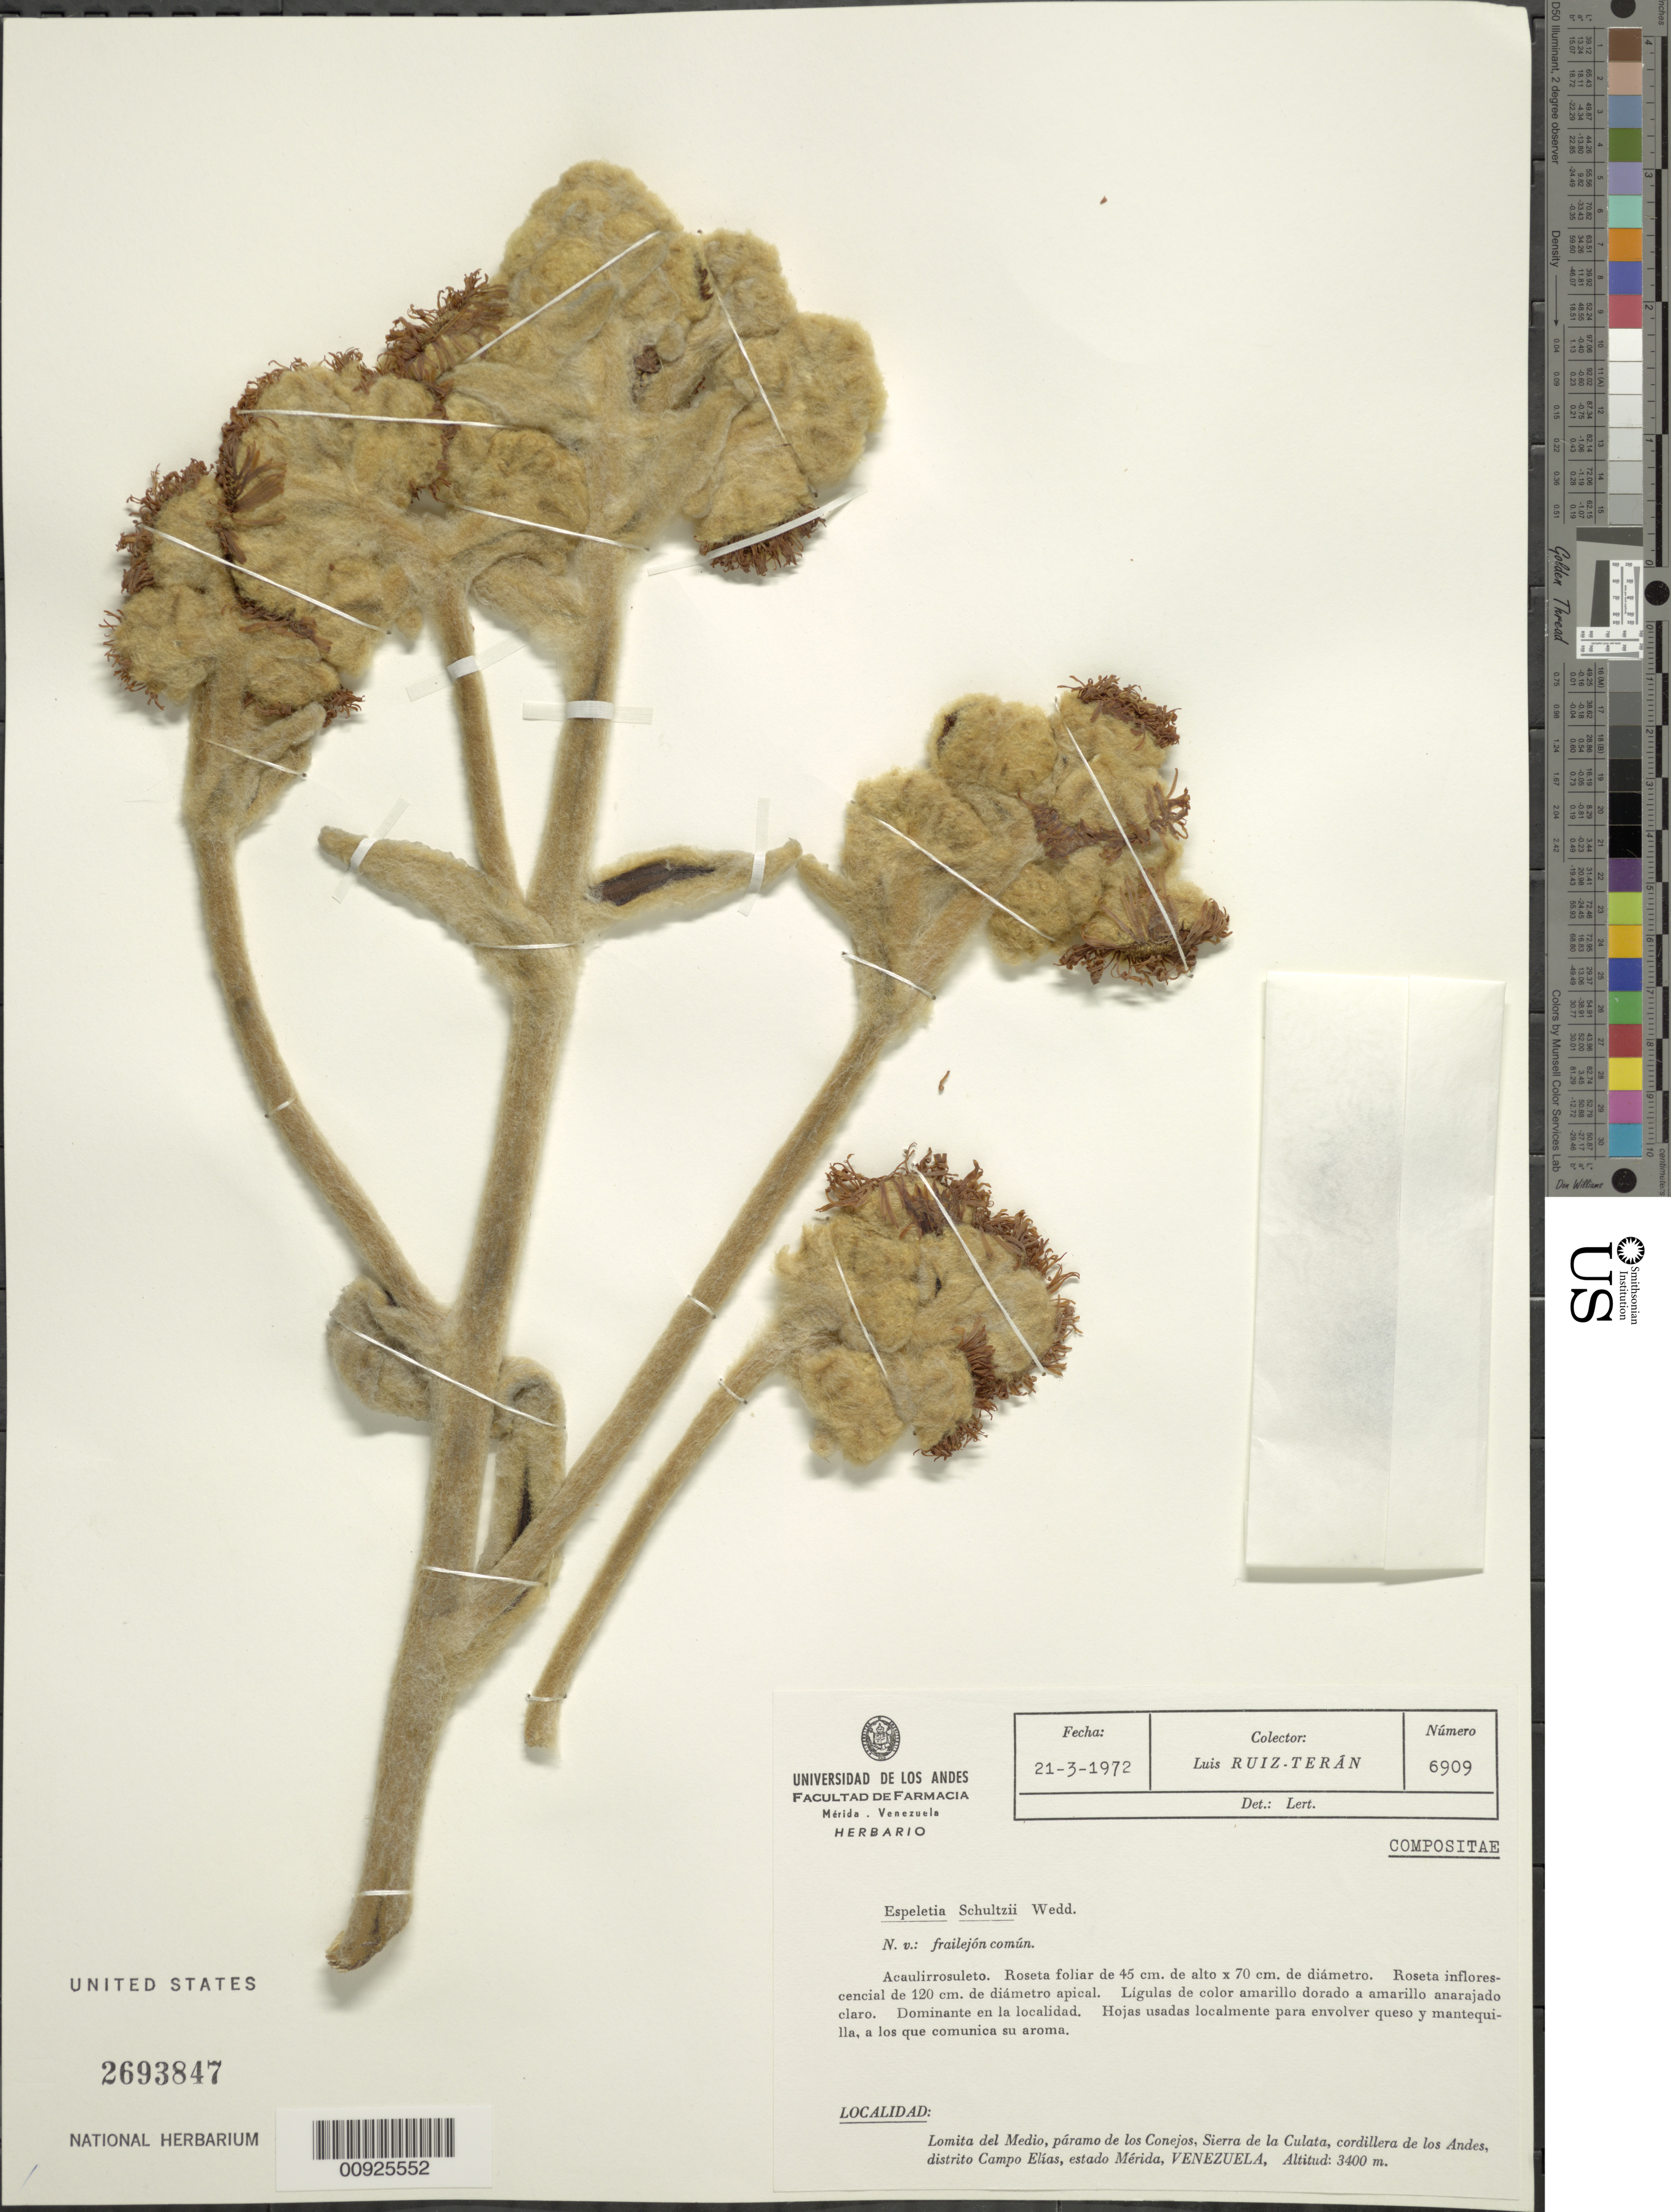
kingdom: Plantae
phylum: Tracheophyta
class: Magnoliopsida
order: Asterales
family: Asteraceae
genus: Espeletia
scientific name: Espeletia schultzii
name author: Wedd.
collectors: L. E. Ruíz-Terán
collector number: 6909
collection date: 1972-03-21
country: Venezuela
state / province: Mérida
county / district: Campo Elías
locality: P. de los Conejos. Páramo de los Conejos. Sierra de la Culata.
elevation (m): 3400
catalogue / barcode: US 2693847